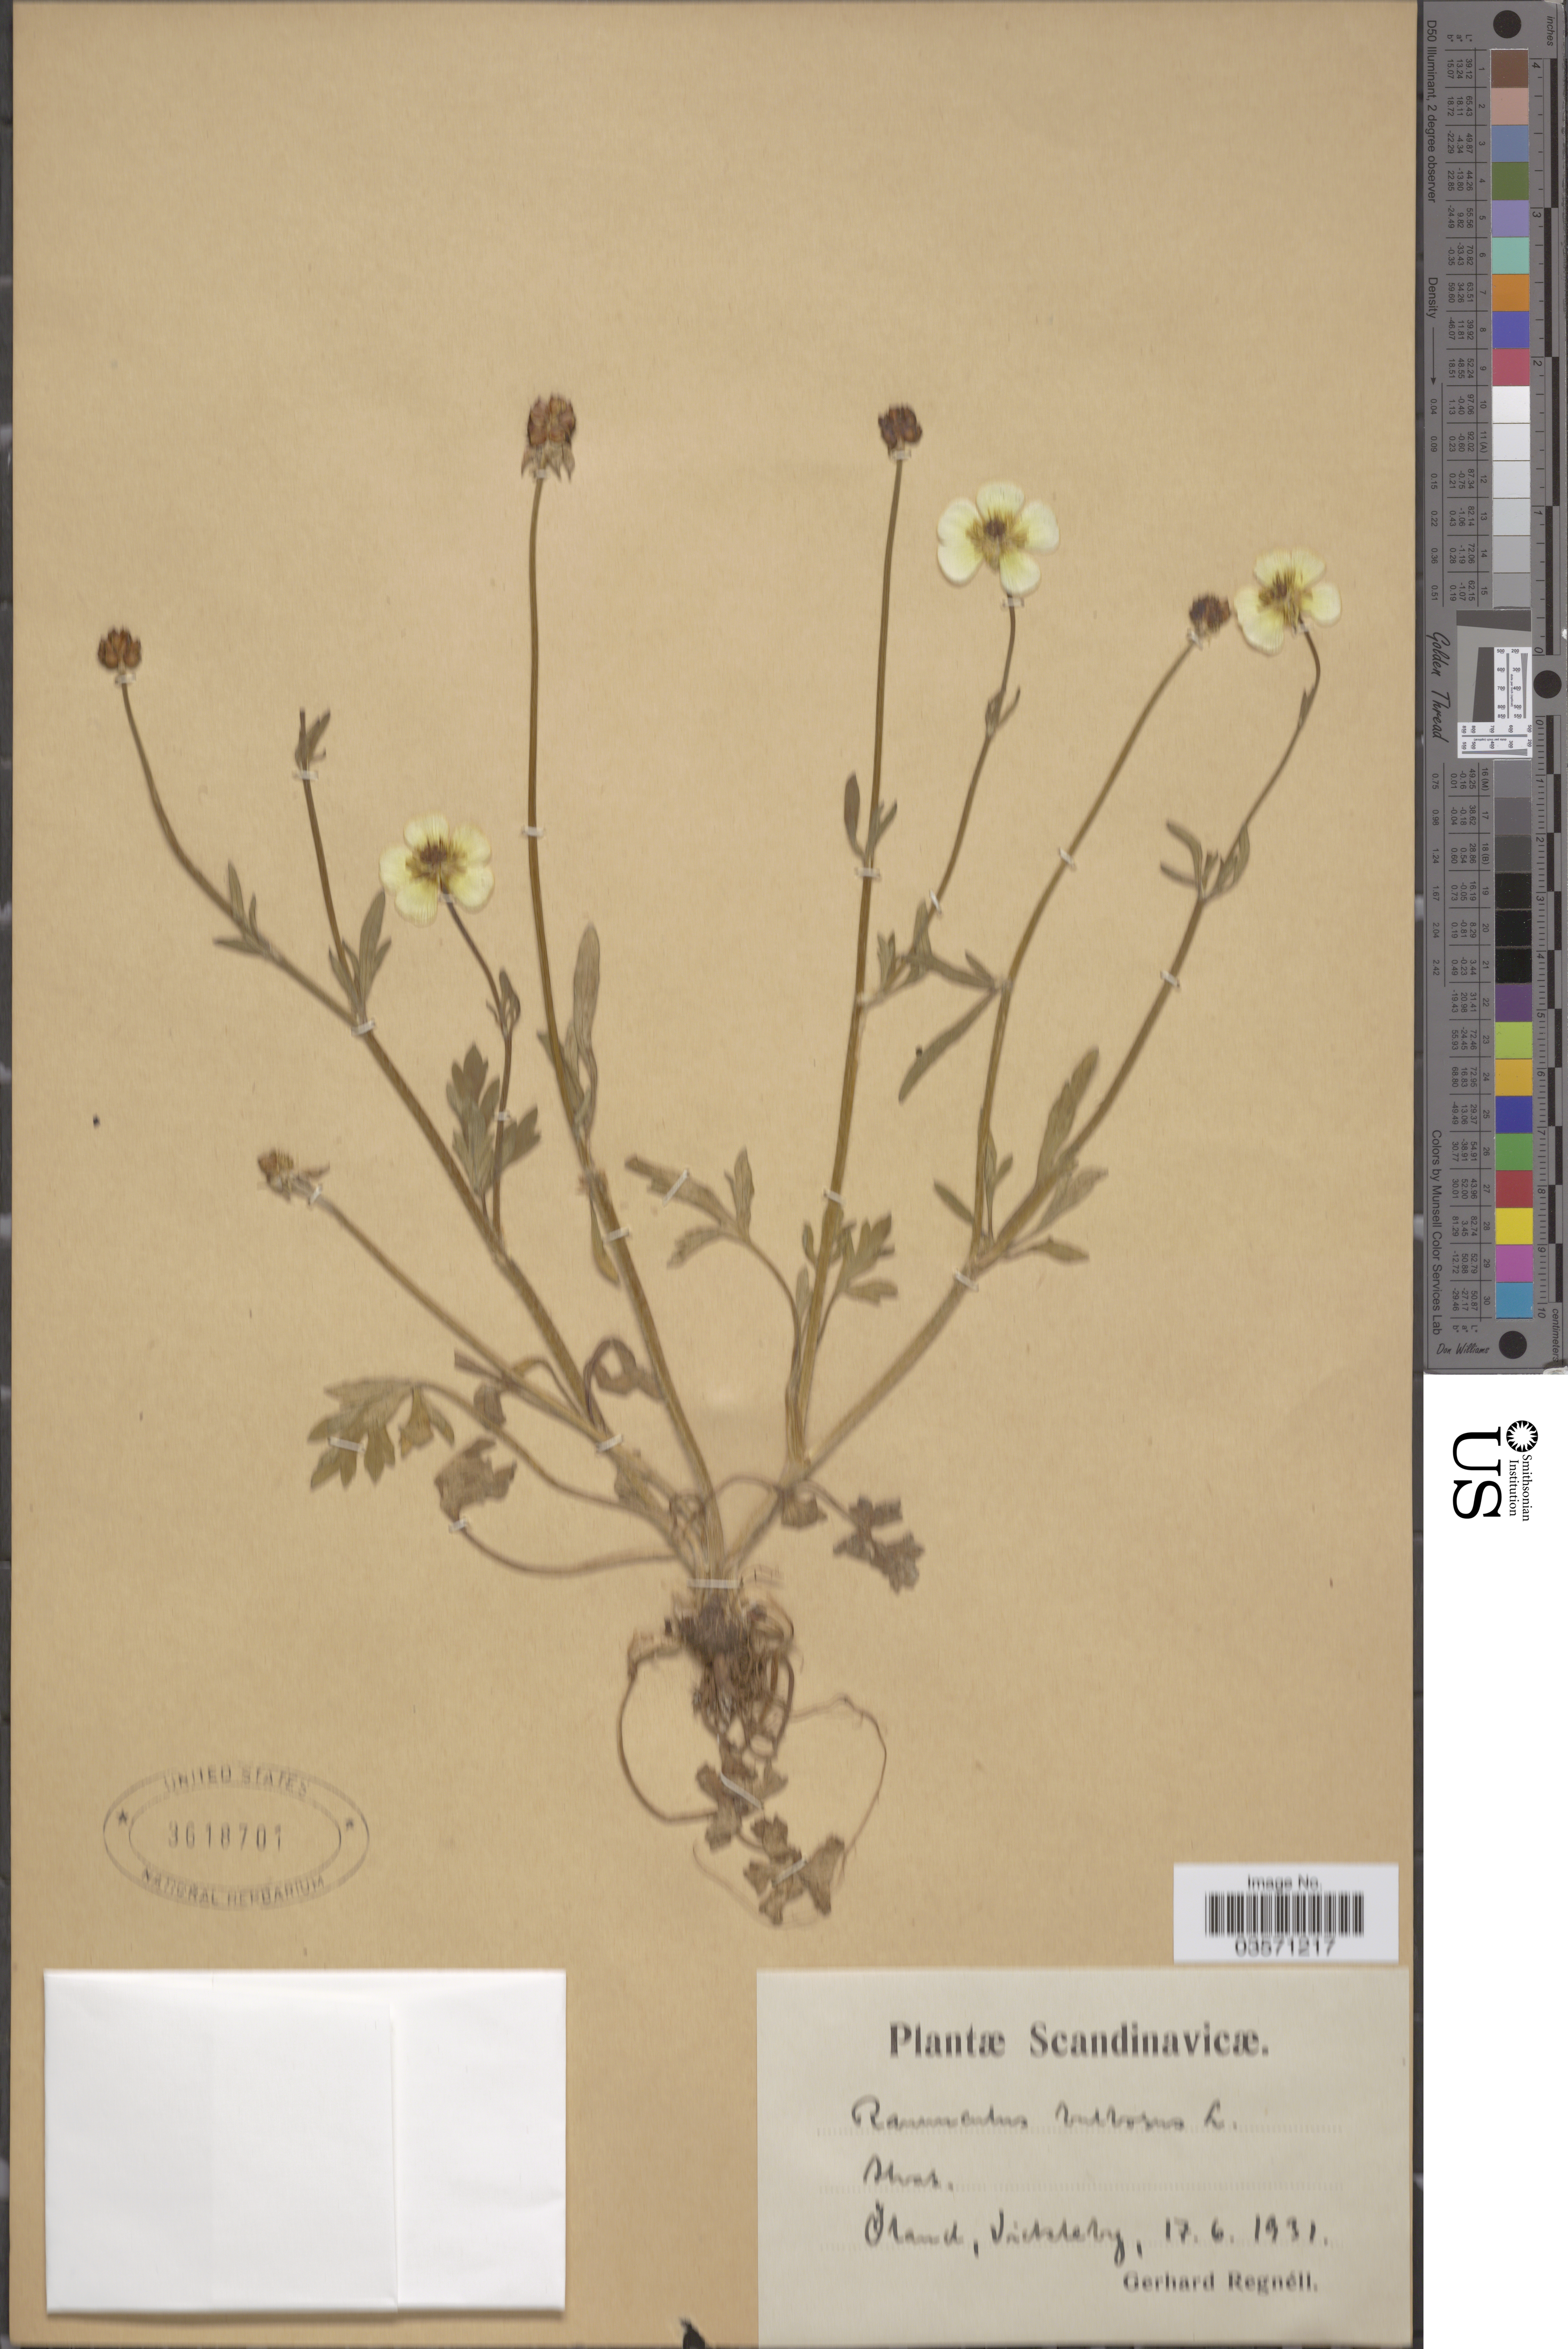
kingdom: Plantae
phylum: Tracheophyta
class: Magnoliopsida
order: Ranunculales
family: Ranunculaceae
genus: Ranunculus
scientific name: Ranunculus bulbosus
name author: L.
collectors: G. Regnéll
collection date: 1931-06-17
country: Sweden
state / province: Kalmar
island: Oland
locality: Scandinavicæ. Oland, Vickleby.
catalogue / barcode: US 3618701